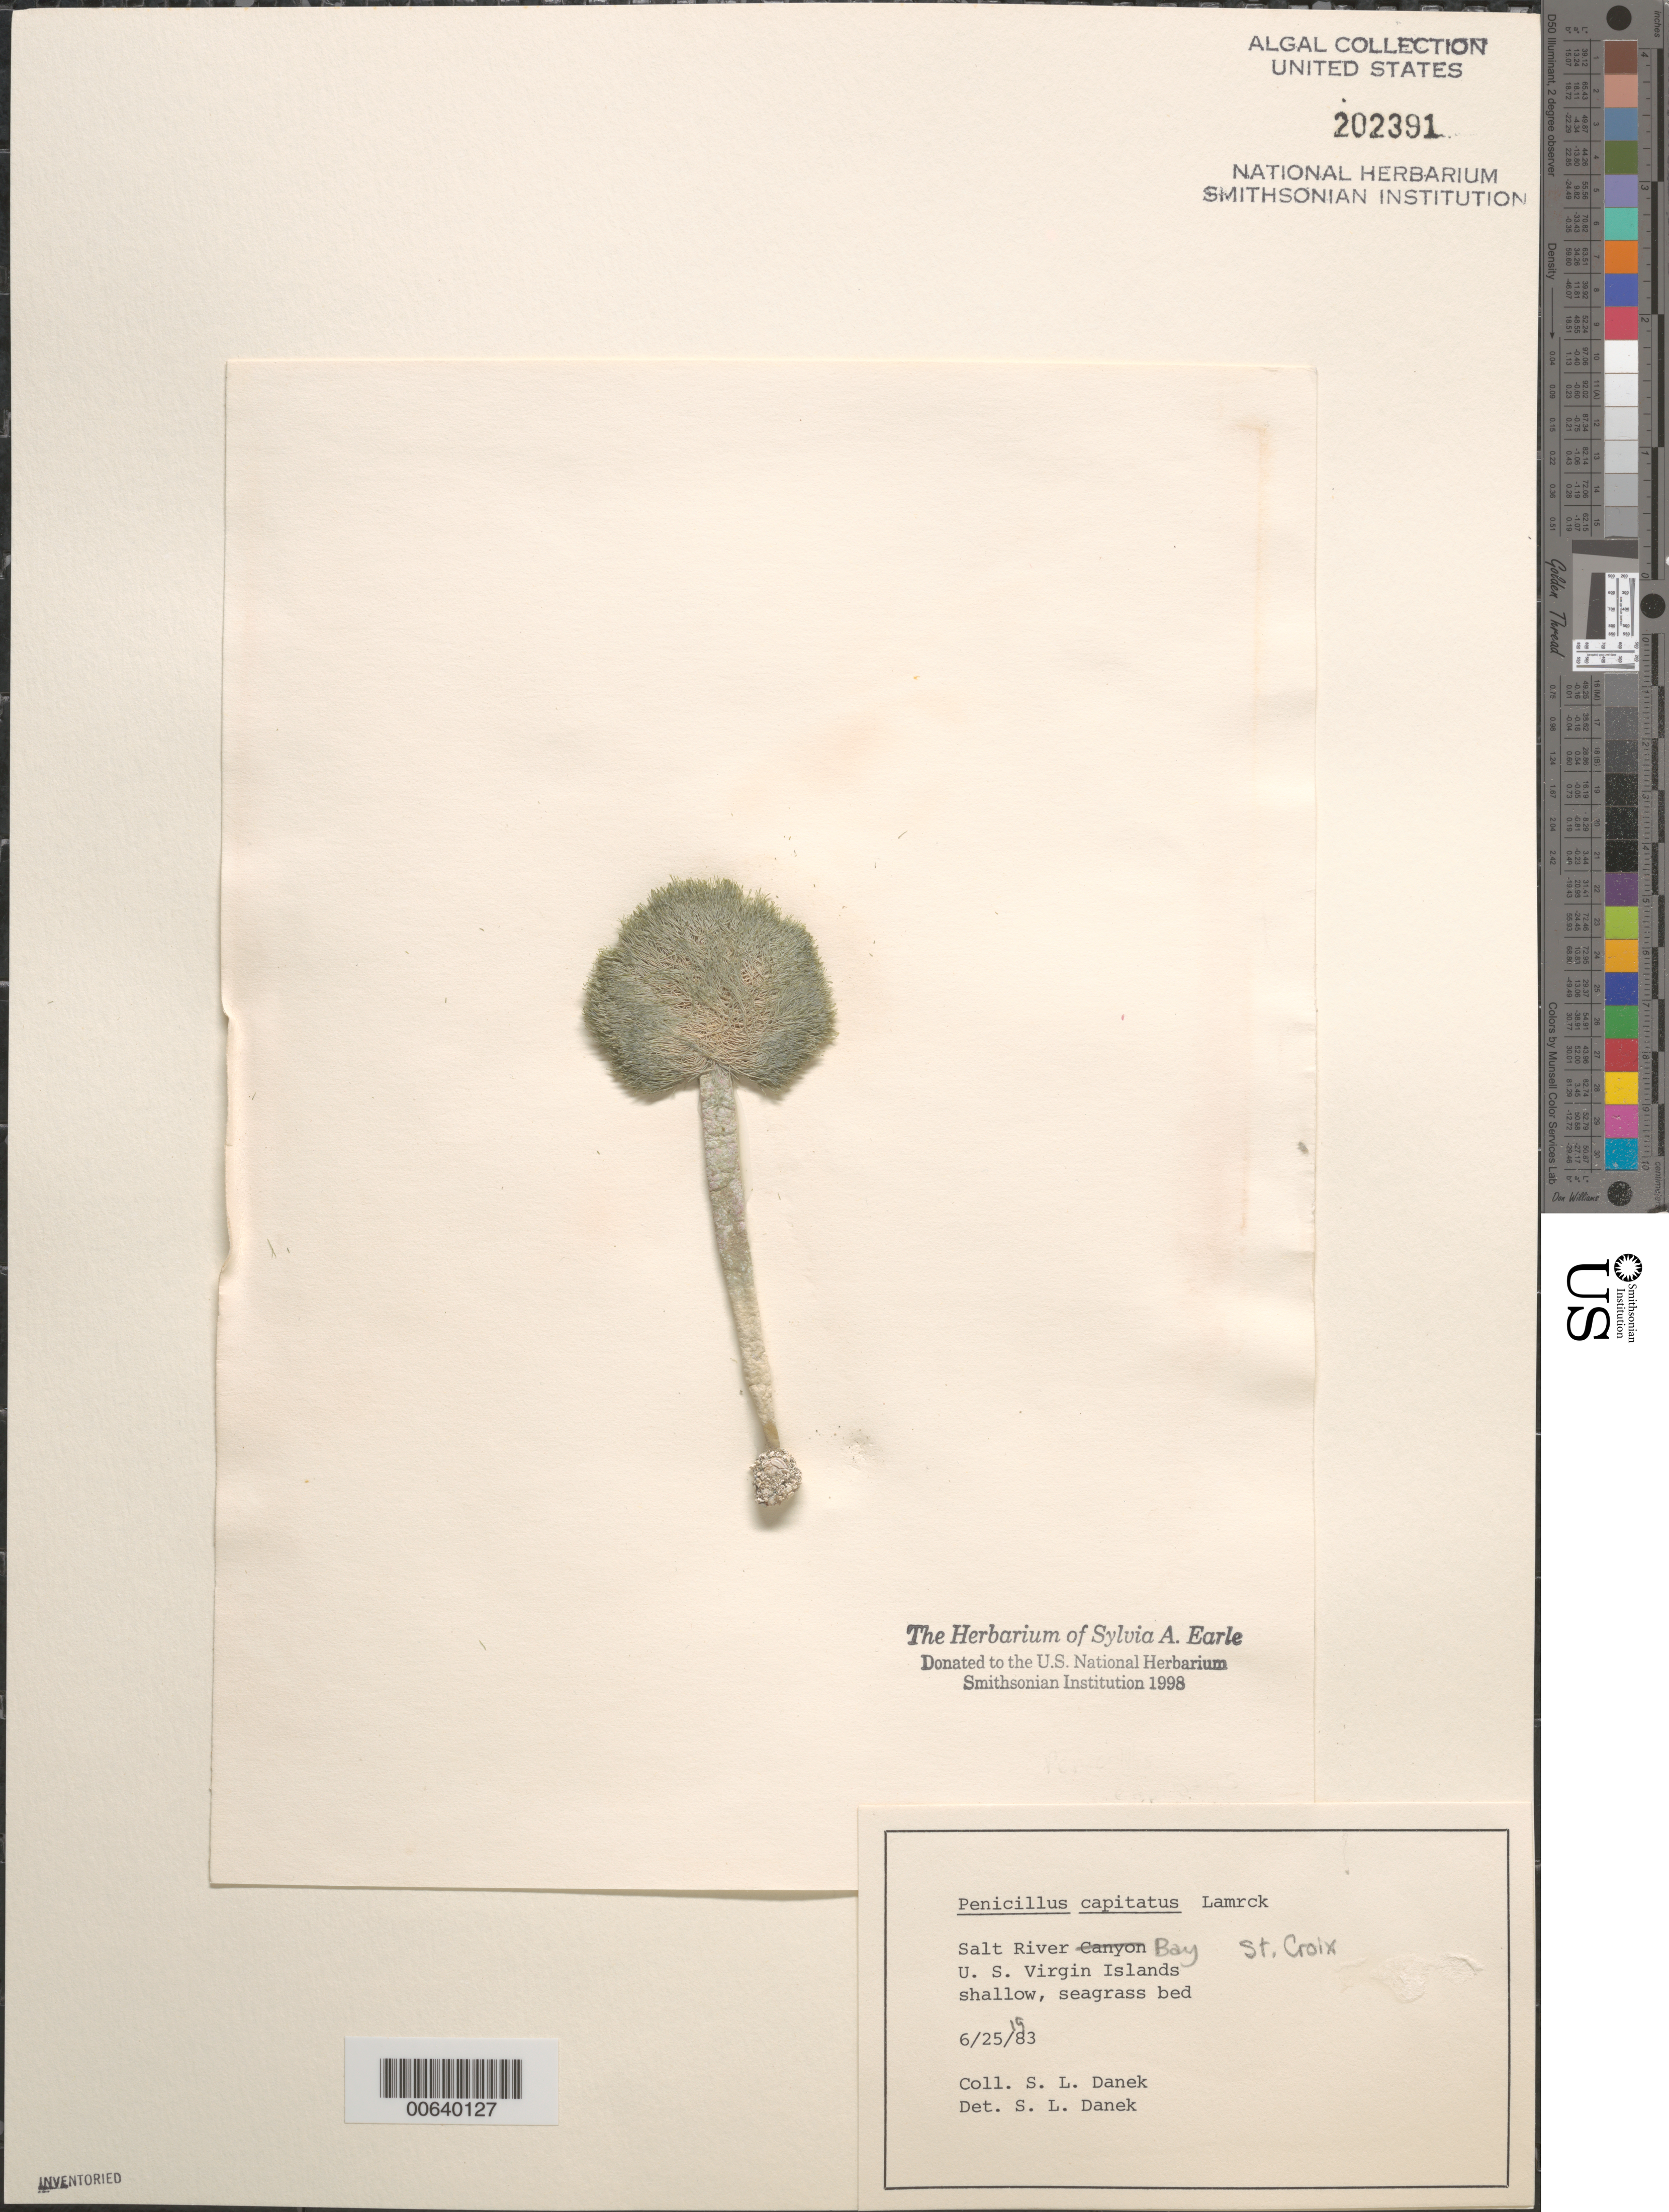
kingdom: Plantae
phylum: Chlorophyta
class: Ulvophyceae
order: Bryopsidales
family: Udoteaceae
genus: Penicillus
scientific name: Penicillus capitatus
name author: Lam.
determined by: Danek, S. L.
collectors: S. Danek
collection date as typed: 25 Jun 1983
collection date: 1983-06-25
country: U.S. Virgin Islands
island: St. Croix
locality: Salt River Bay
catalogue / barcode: US 202391